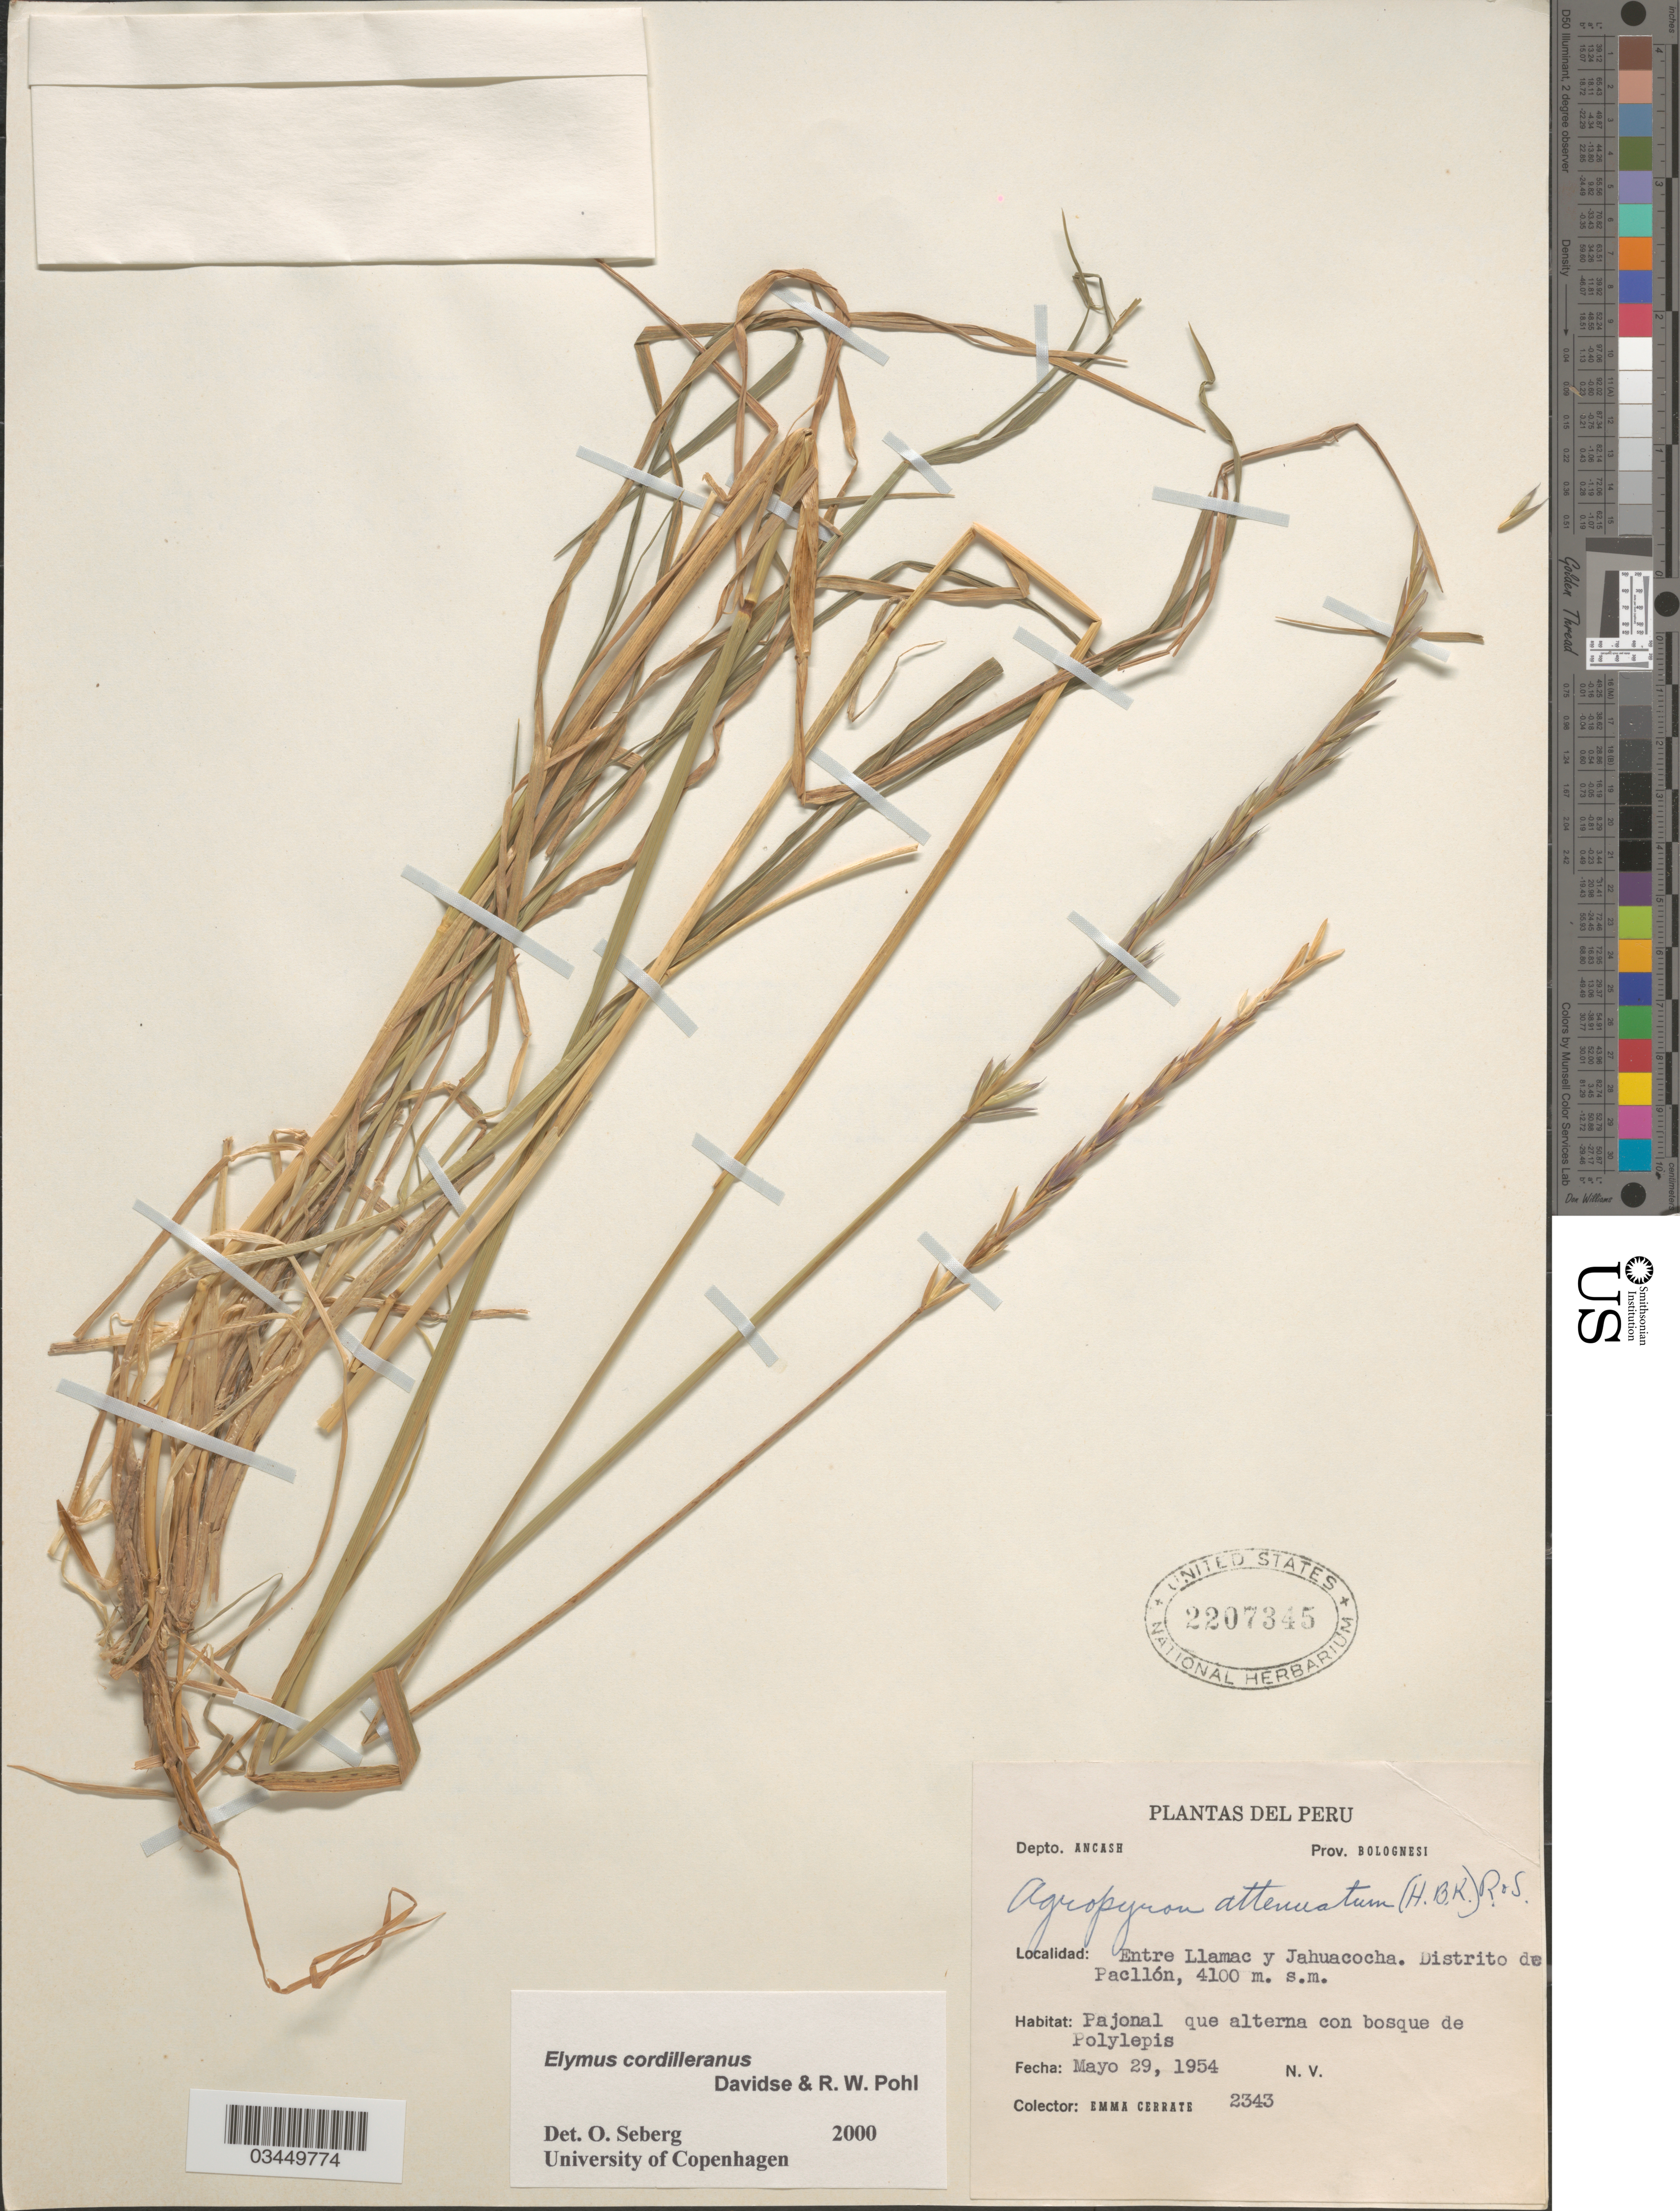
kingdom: Plantae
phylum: Tracheophyta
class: Liliopsida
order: Poales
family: Poaceae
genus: Elymus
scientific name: Elymus cordilleranus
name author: Davidse & R.W. Pohl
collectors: E. Cerrate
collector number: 2343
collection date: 1954-05-29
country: Peru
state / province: Ancash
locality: Depto. Ancash. Prov. Bolognesi. Entre Llamac y Jahuacocha. Distrito de Pacllón.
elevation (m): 4100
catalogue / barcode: US 2207345